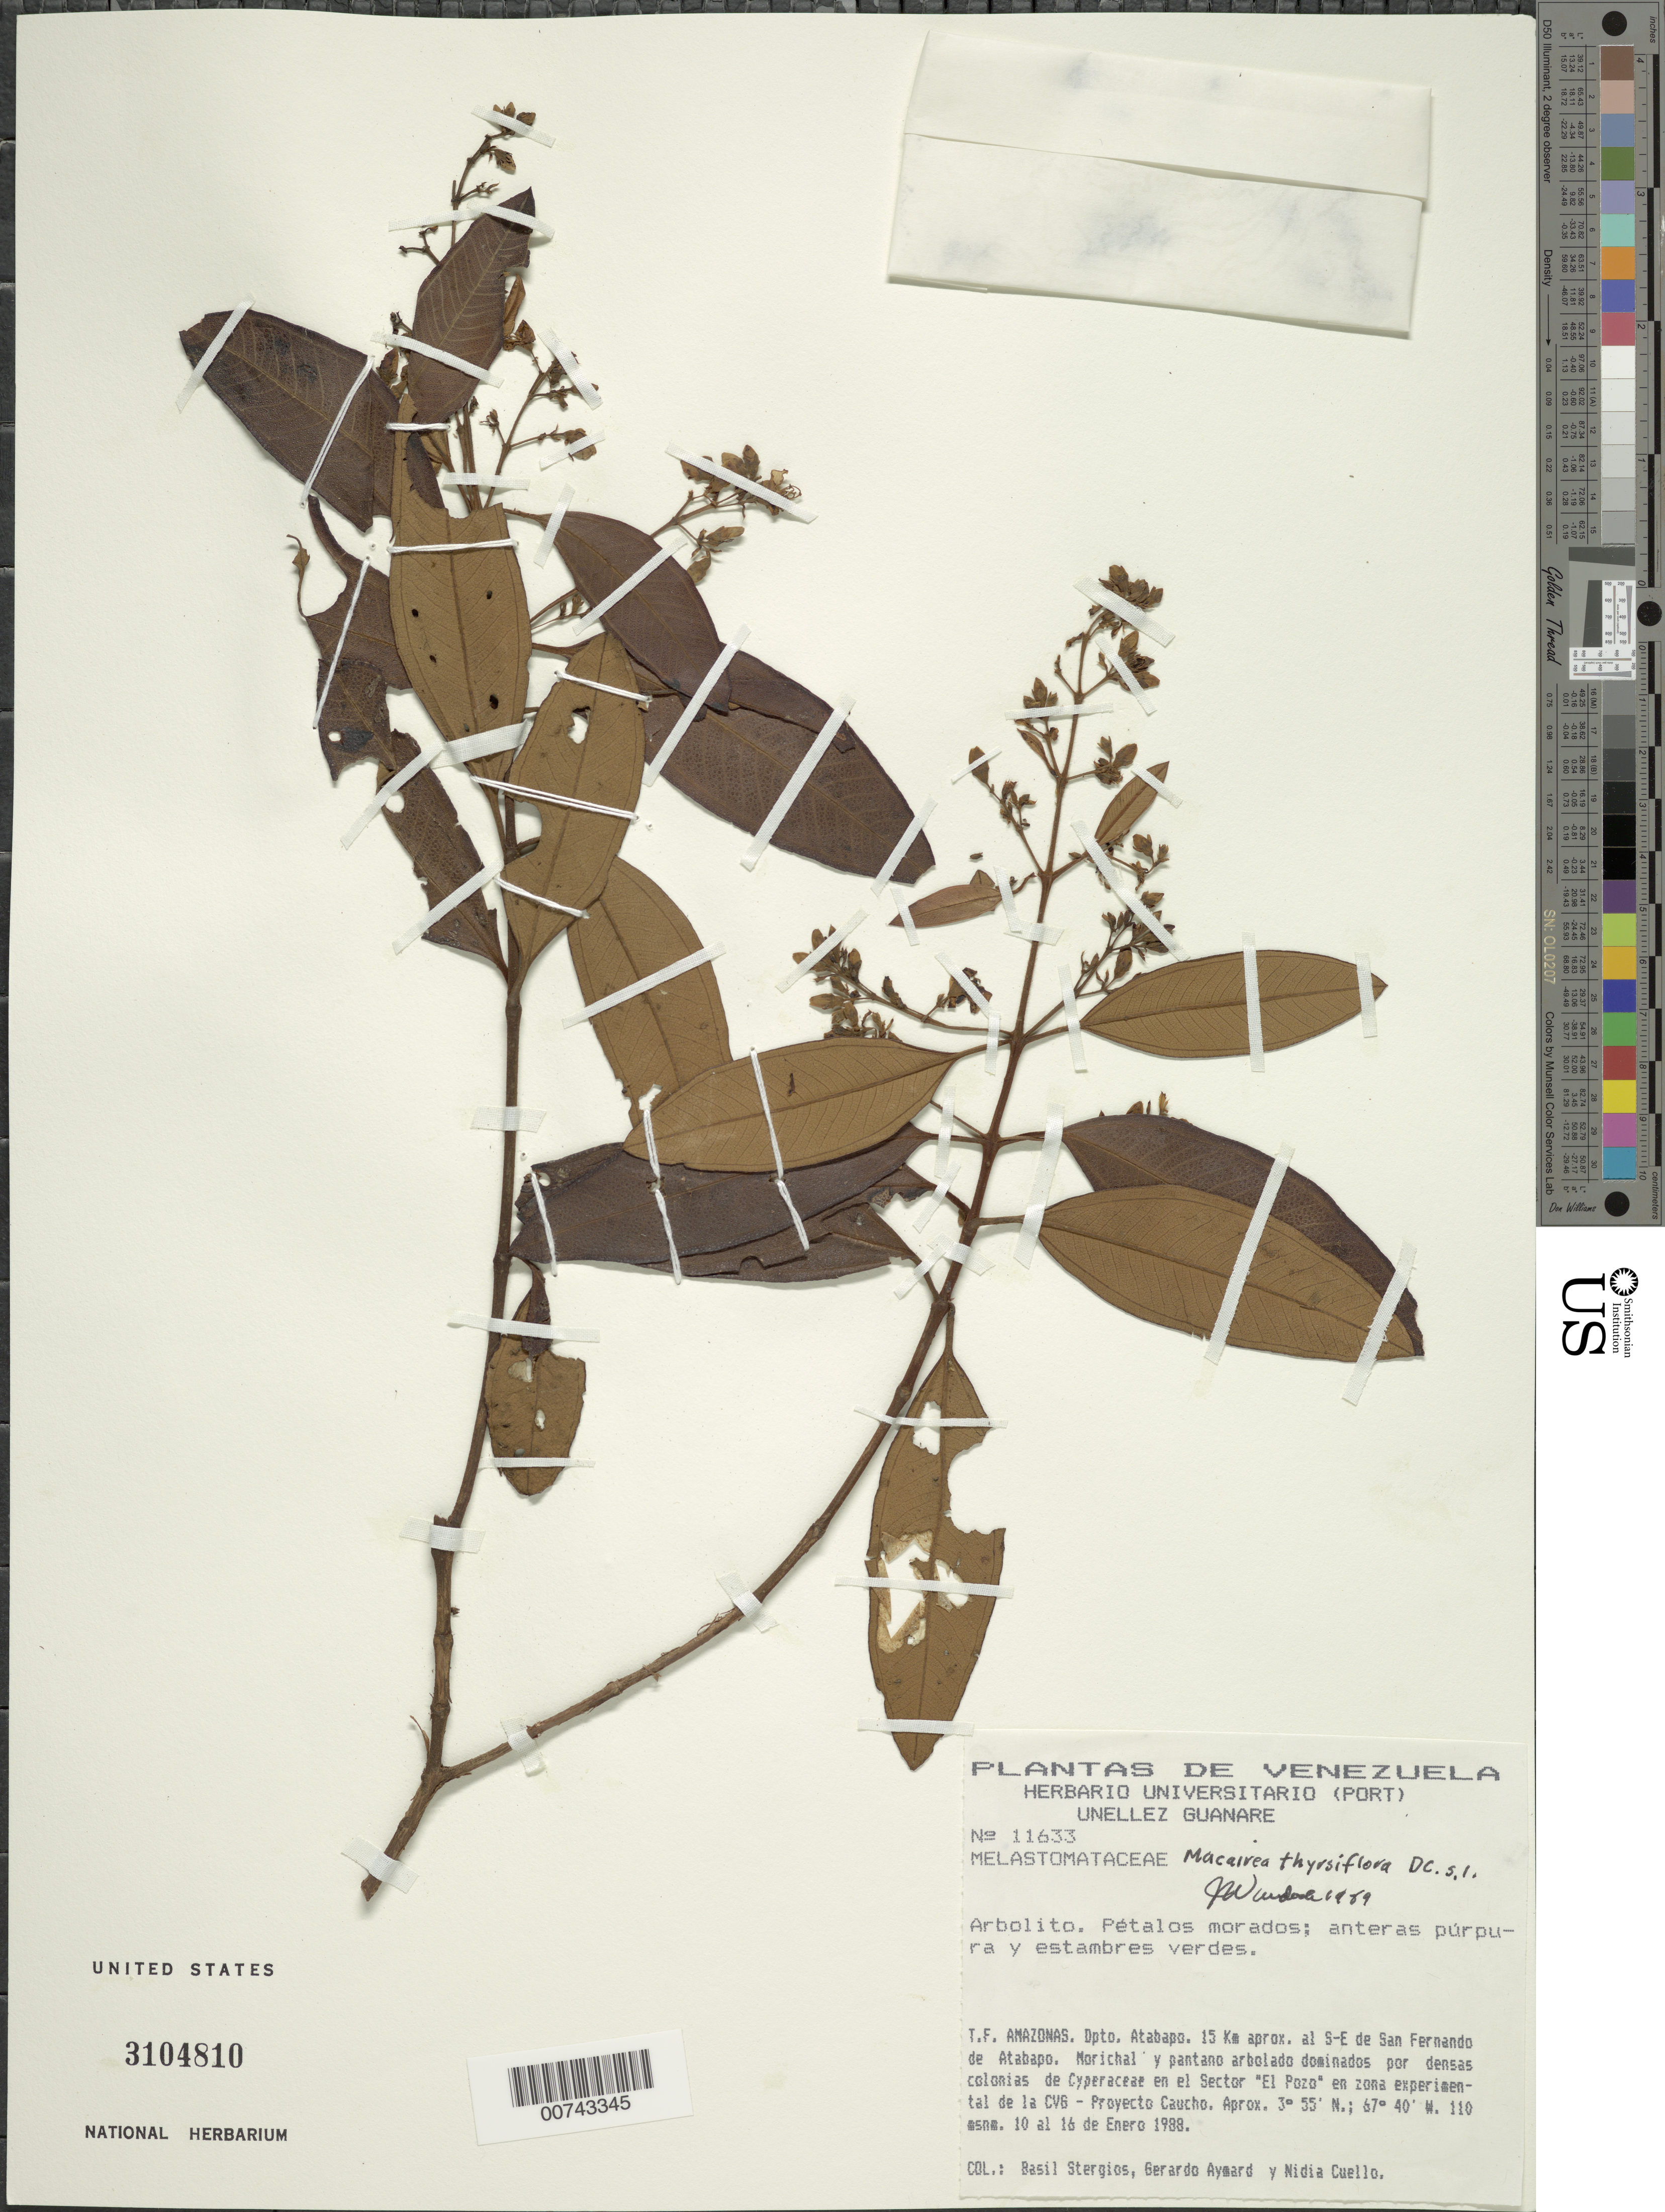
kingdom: Plantae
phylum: Tracheophyta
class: Magnoliopsida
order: Myrtales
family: Melastomataceae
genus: Macairea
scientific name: Macairea thyrsiflora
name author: DC.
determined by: Nunes da Silva, Diego, (RB), Jardim Botanico do Rio de Janeiro - Herbario (BRAZIL)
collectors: B. G. Stergios, G. A. Aymard & N. L. Cuello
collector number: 11633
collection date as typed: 10-Jan-88 to 16-Jan-88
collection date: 1988-01-10/1988-01-16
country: Venezuela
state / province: Amazonas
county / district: Atabapo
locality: San Fernando de Atabapo, 15 km al SE, en el sector "El Pozo"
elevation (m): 110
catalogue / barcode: US 3104810